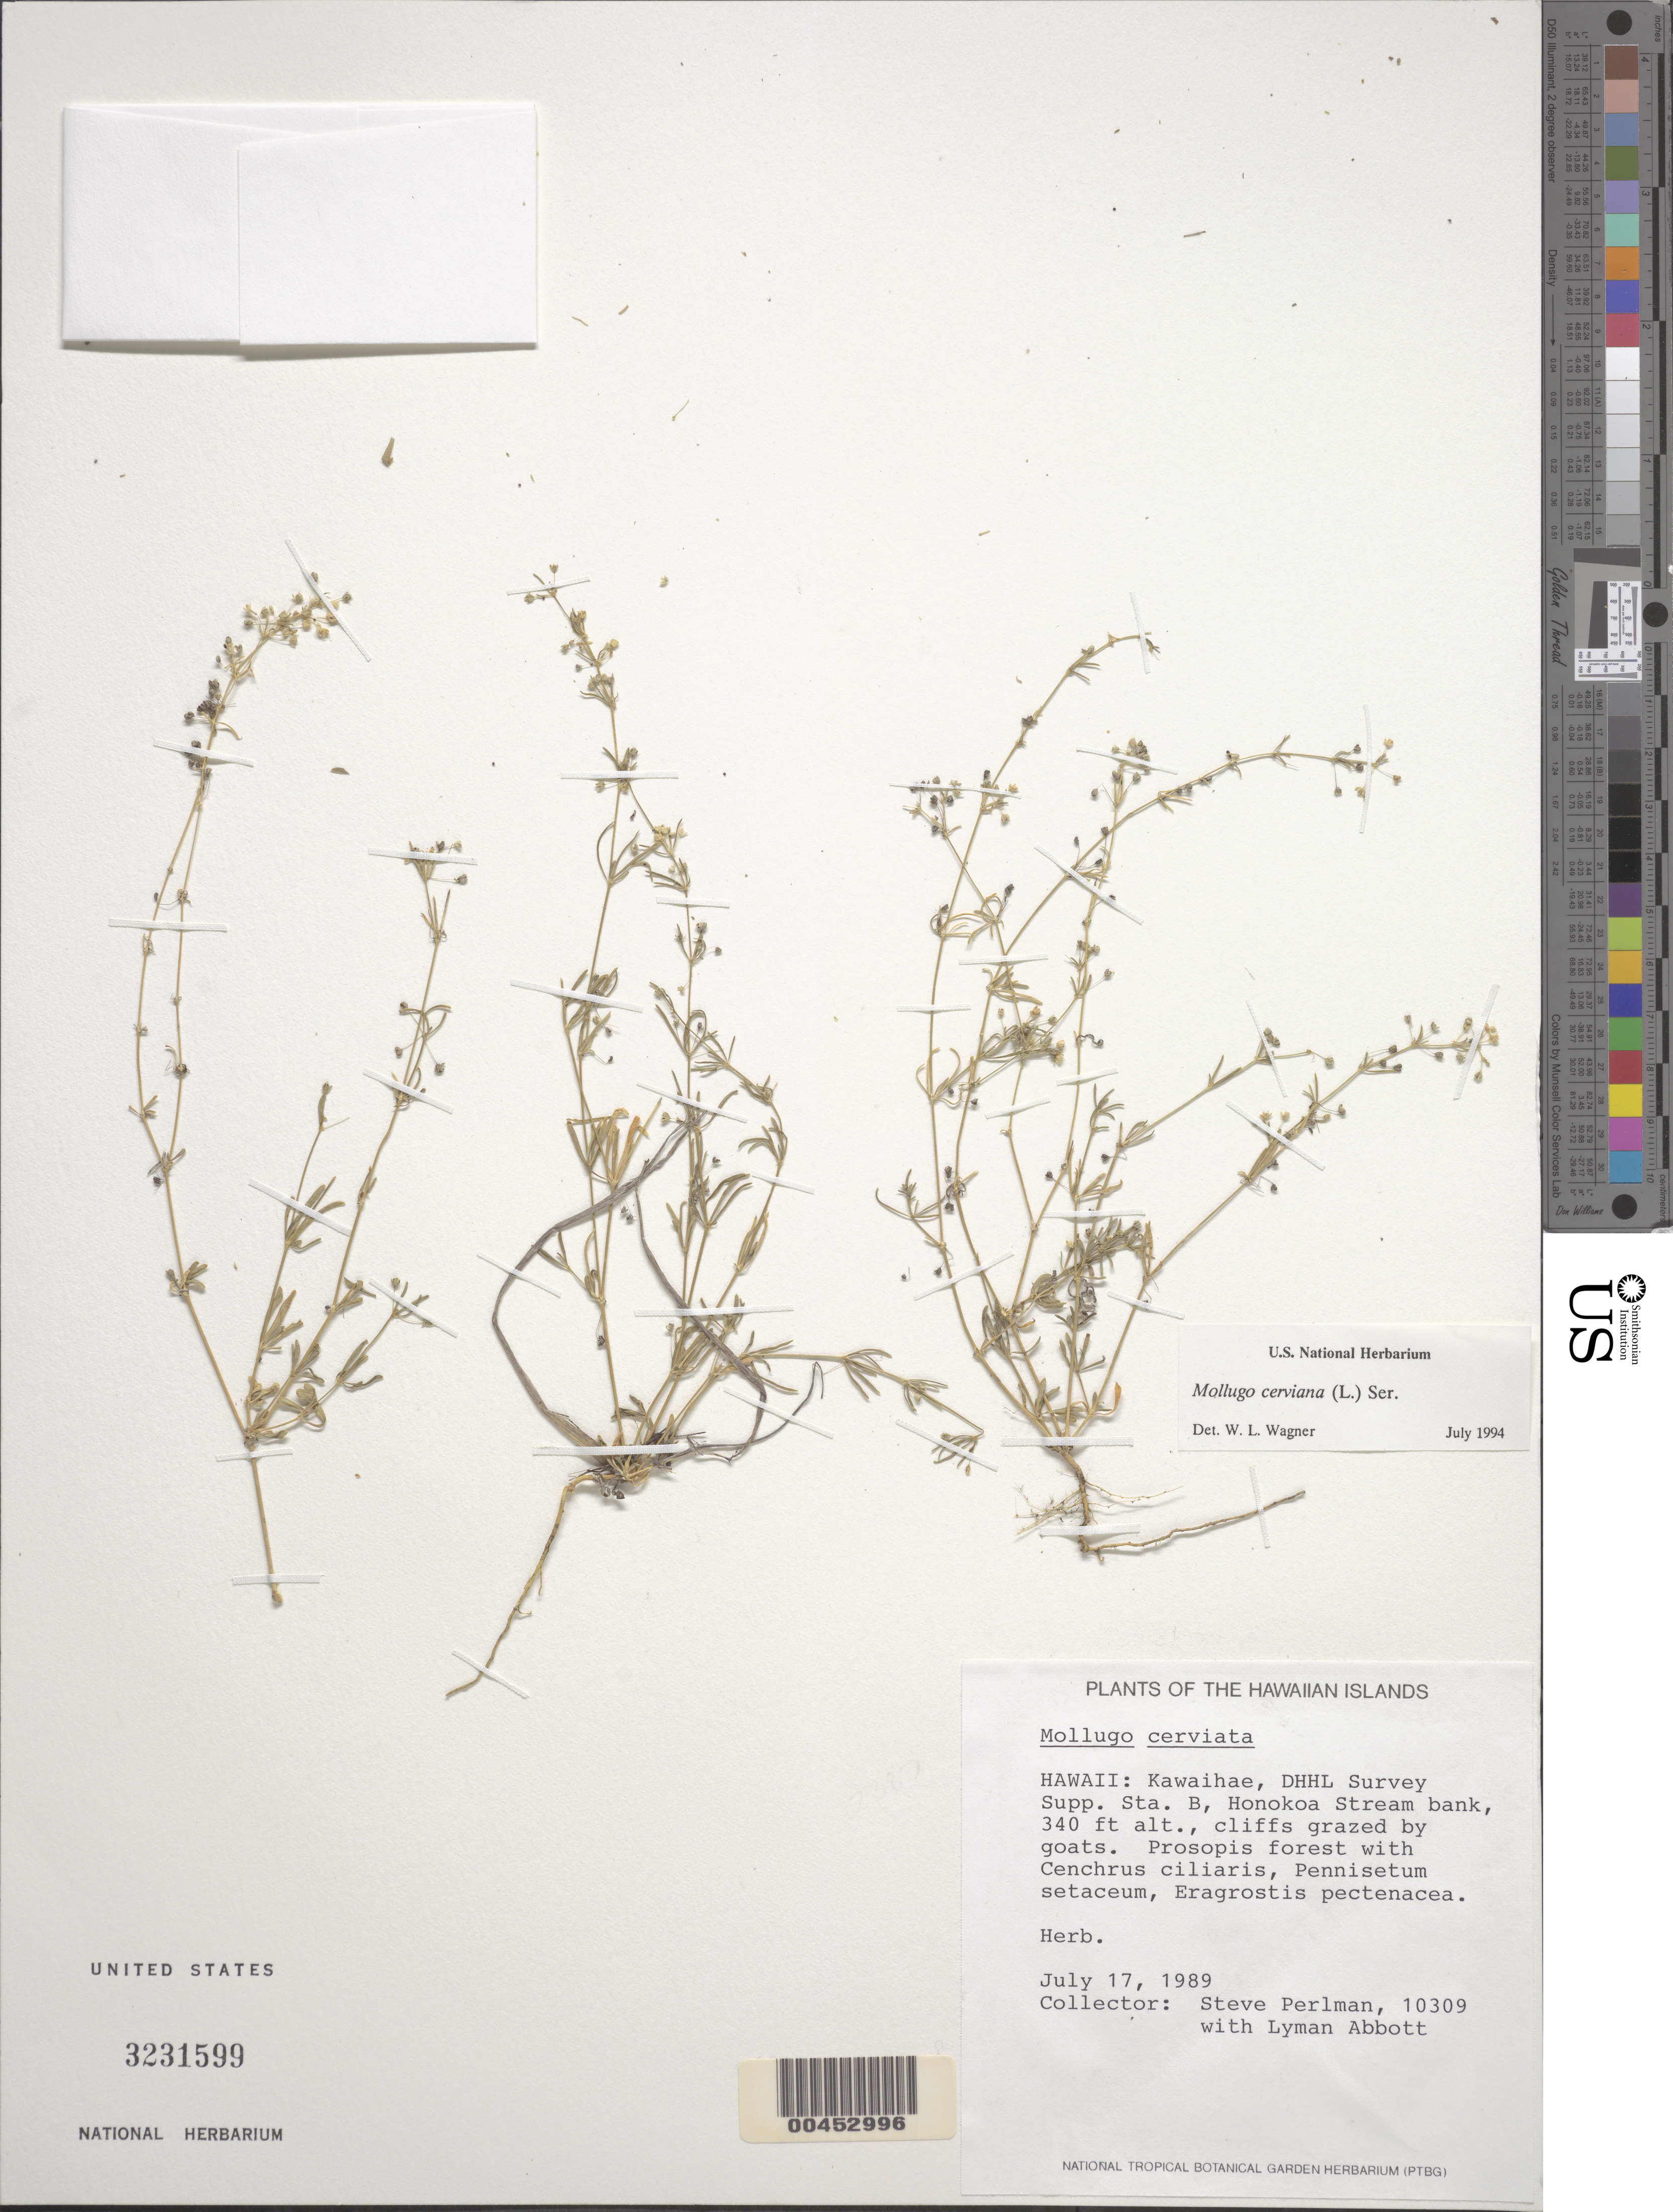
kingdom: Plantae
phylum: Tracheophyta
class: Magnoliopsida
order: Caryophyllales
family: Molluginaceae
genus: Mollugo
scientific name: Mollugo verticillata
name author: L.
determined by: Wagner, W. L., (BOT), Smithsonian Institution - National Museum of Natural History (UNITED STATES)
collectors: S. P. Perlman & L. Abbott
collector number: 10309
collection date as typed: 17 Jul 1989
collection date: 1989-07-17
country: United States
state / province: Hawaii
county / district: Hawaii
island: Hawaii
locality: Kawaihae, DHHL Survey Supp. Sta. B, Honokoa Stream bank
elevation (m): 104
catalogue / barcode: US 3231599